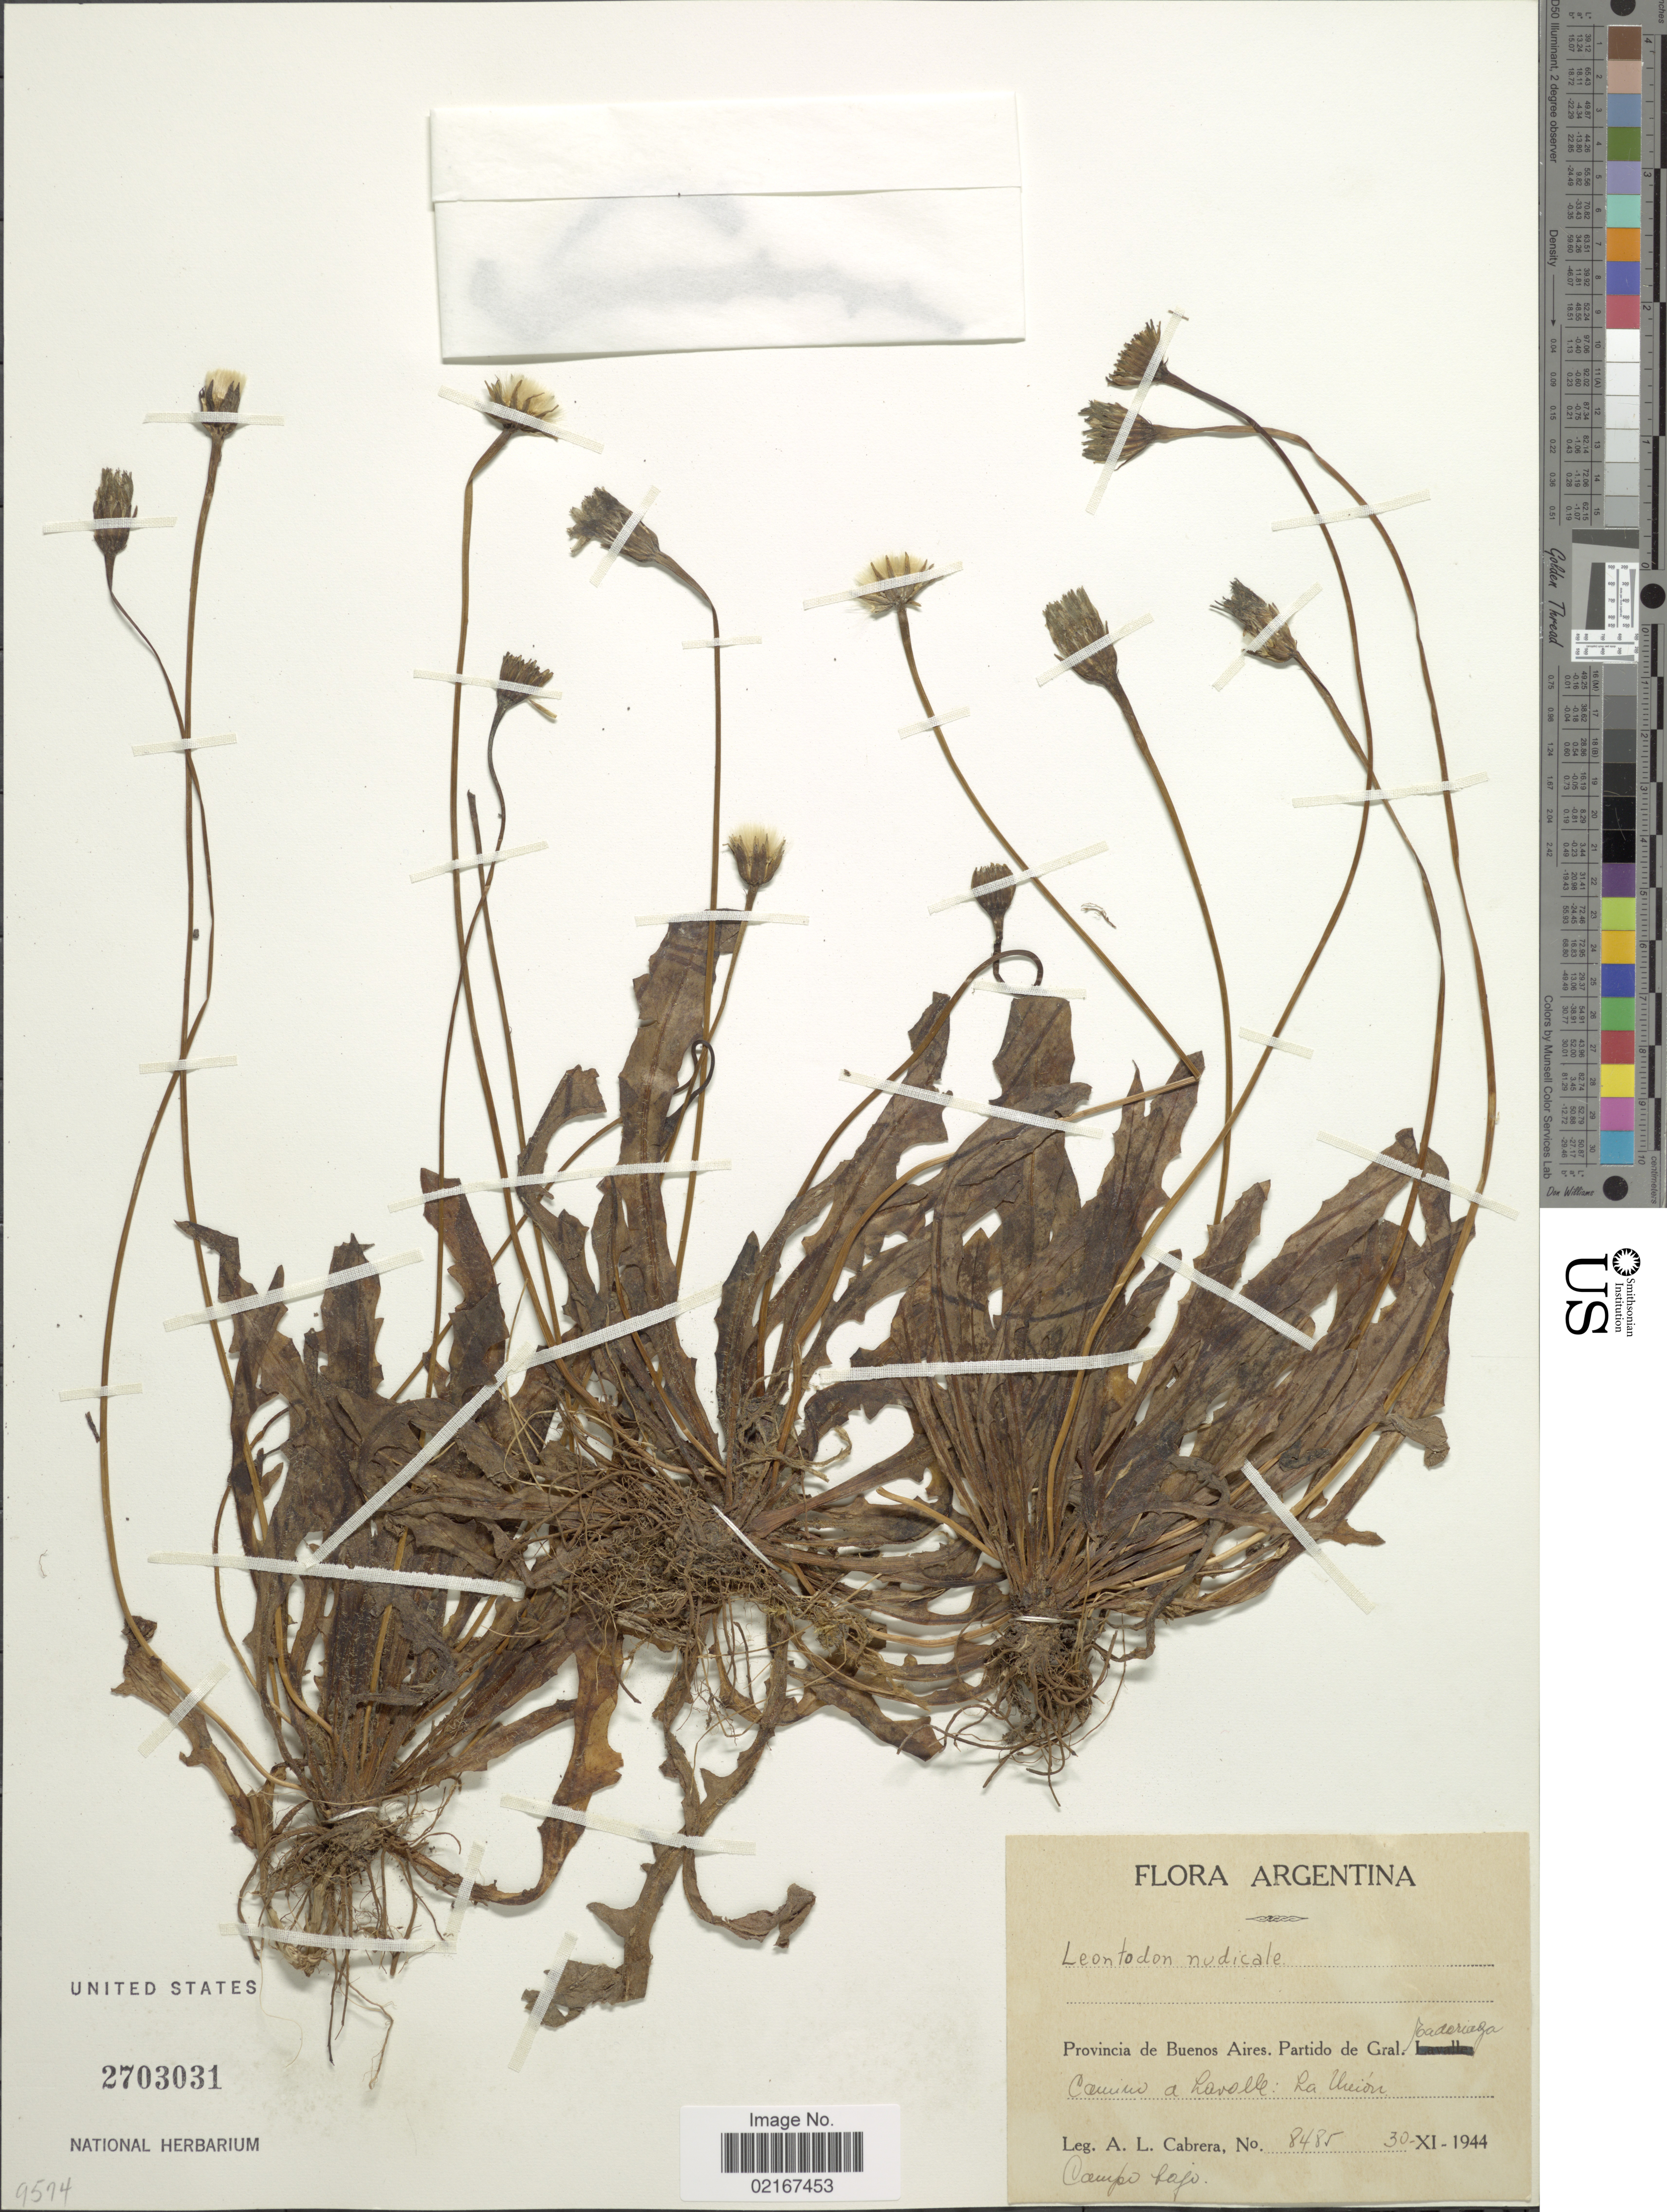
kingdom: Plantae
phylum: Tracheophyta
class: Magnoliopsida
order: Asterales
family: Asteraceae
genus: Leontodon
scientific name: Leontodon saxatilis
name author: Lam.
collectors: A. L. Cabrera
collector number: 8485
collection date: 1944-11-30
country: Argentina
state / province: Buenos Aires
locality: Partido de Gral. Madariaga, Camino a Lavalle, La Union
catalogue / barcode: US 2703031